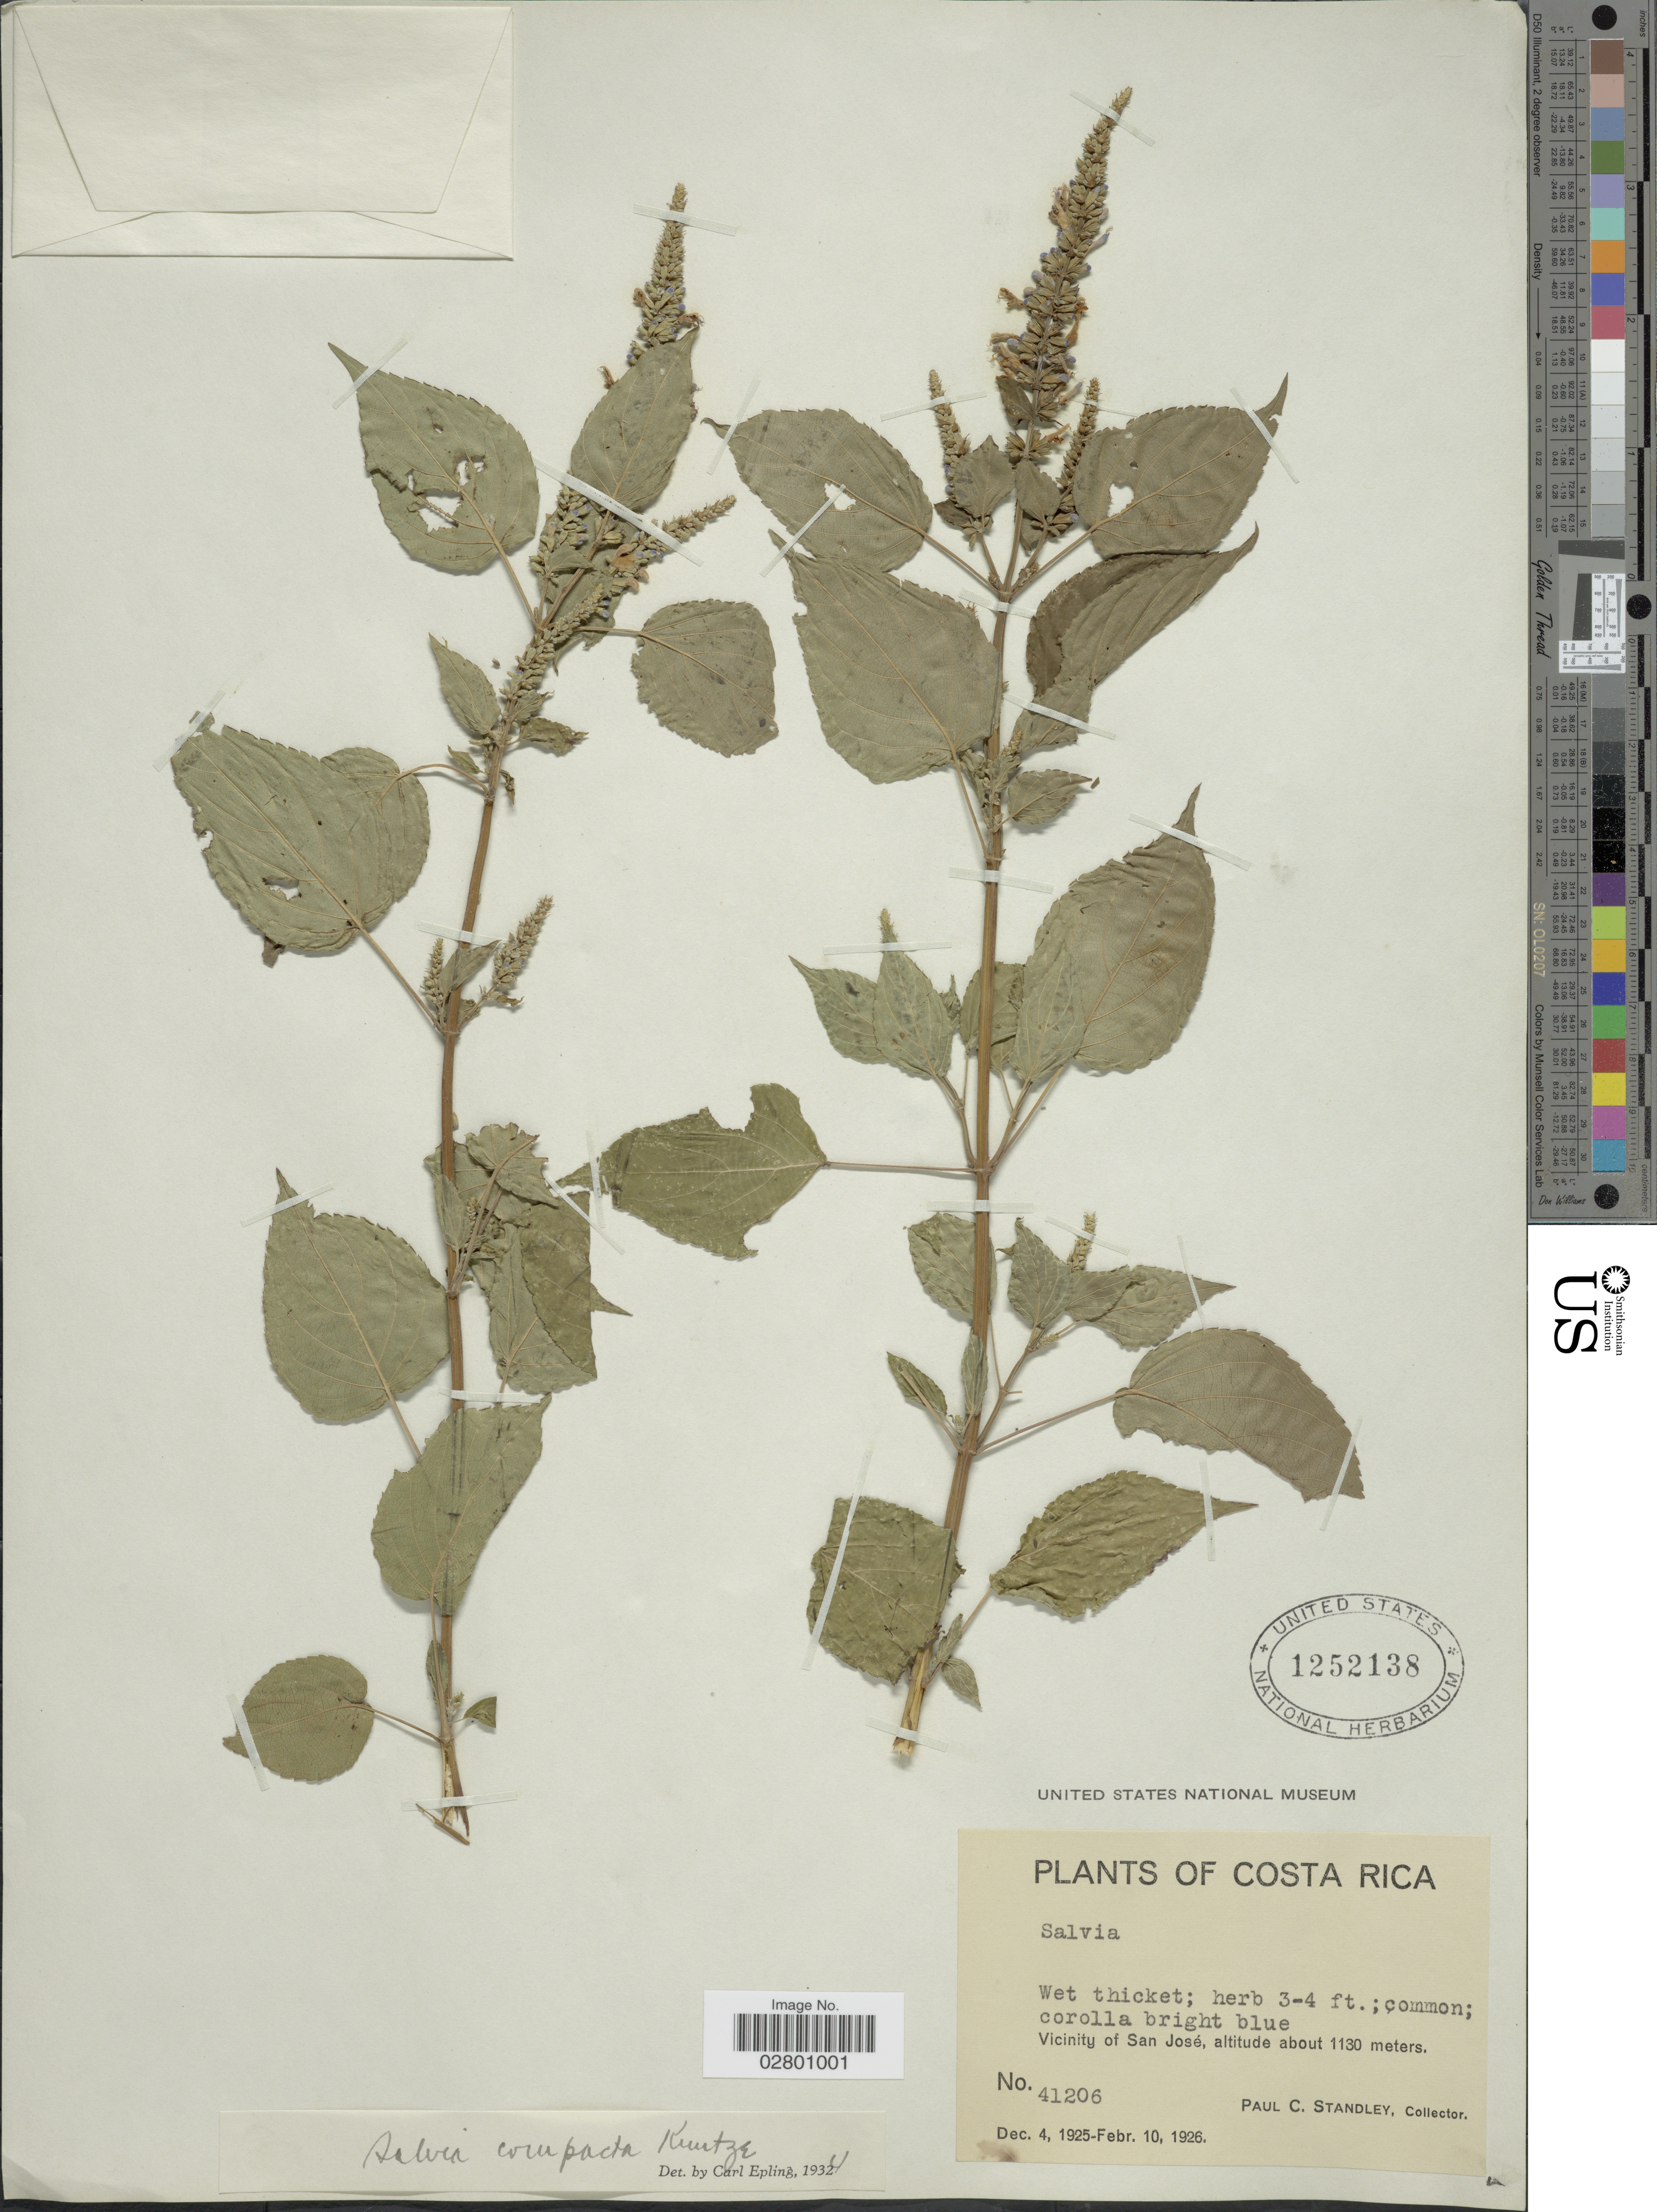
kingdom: Plantae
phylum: Tracheophyta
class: Magnoliopsida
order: Lamiales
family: Lamiaceae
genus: Salvia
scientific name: Salvia compacta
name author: Kuntze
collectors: P. C. Standley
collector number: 41206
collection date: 1925-12-04/1926-02-10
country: Costa Rica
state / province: San José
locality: Vicinity of San José.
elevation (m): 1130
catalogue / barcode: US 1252138